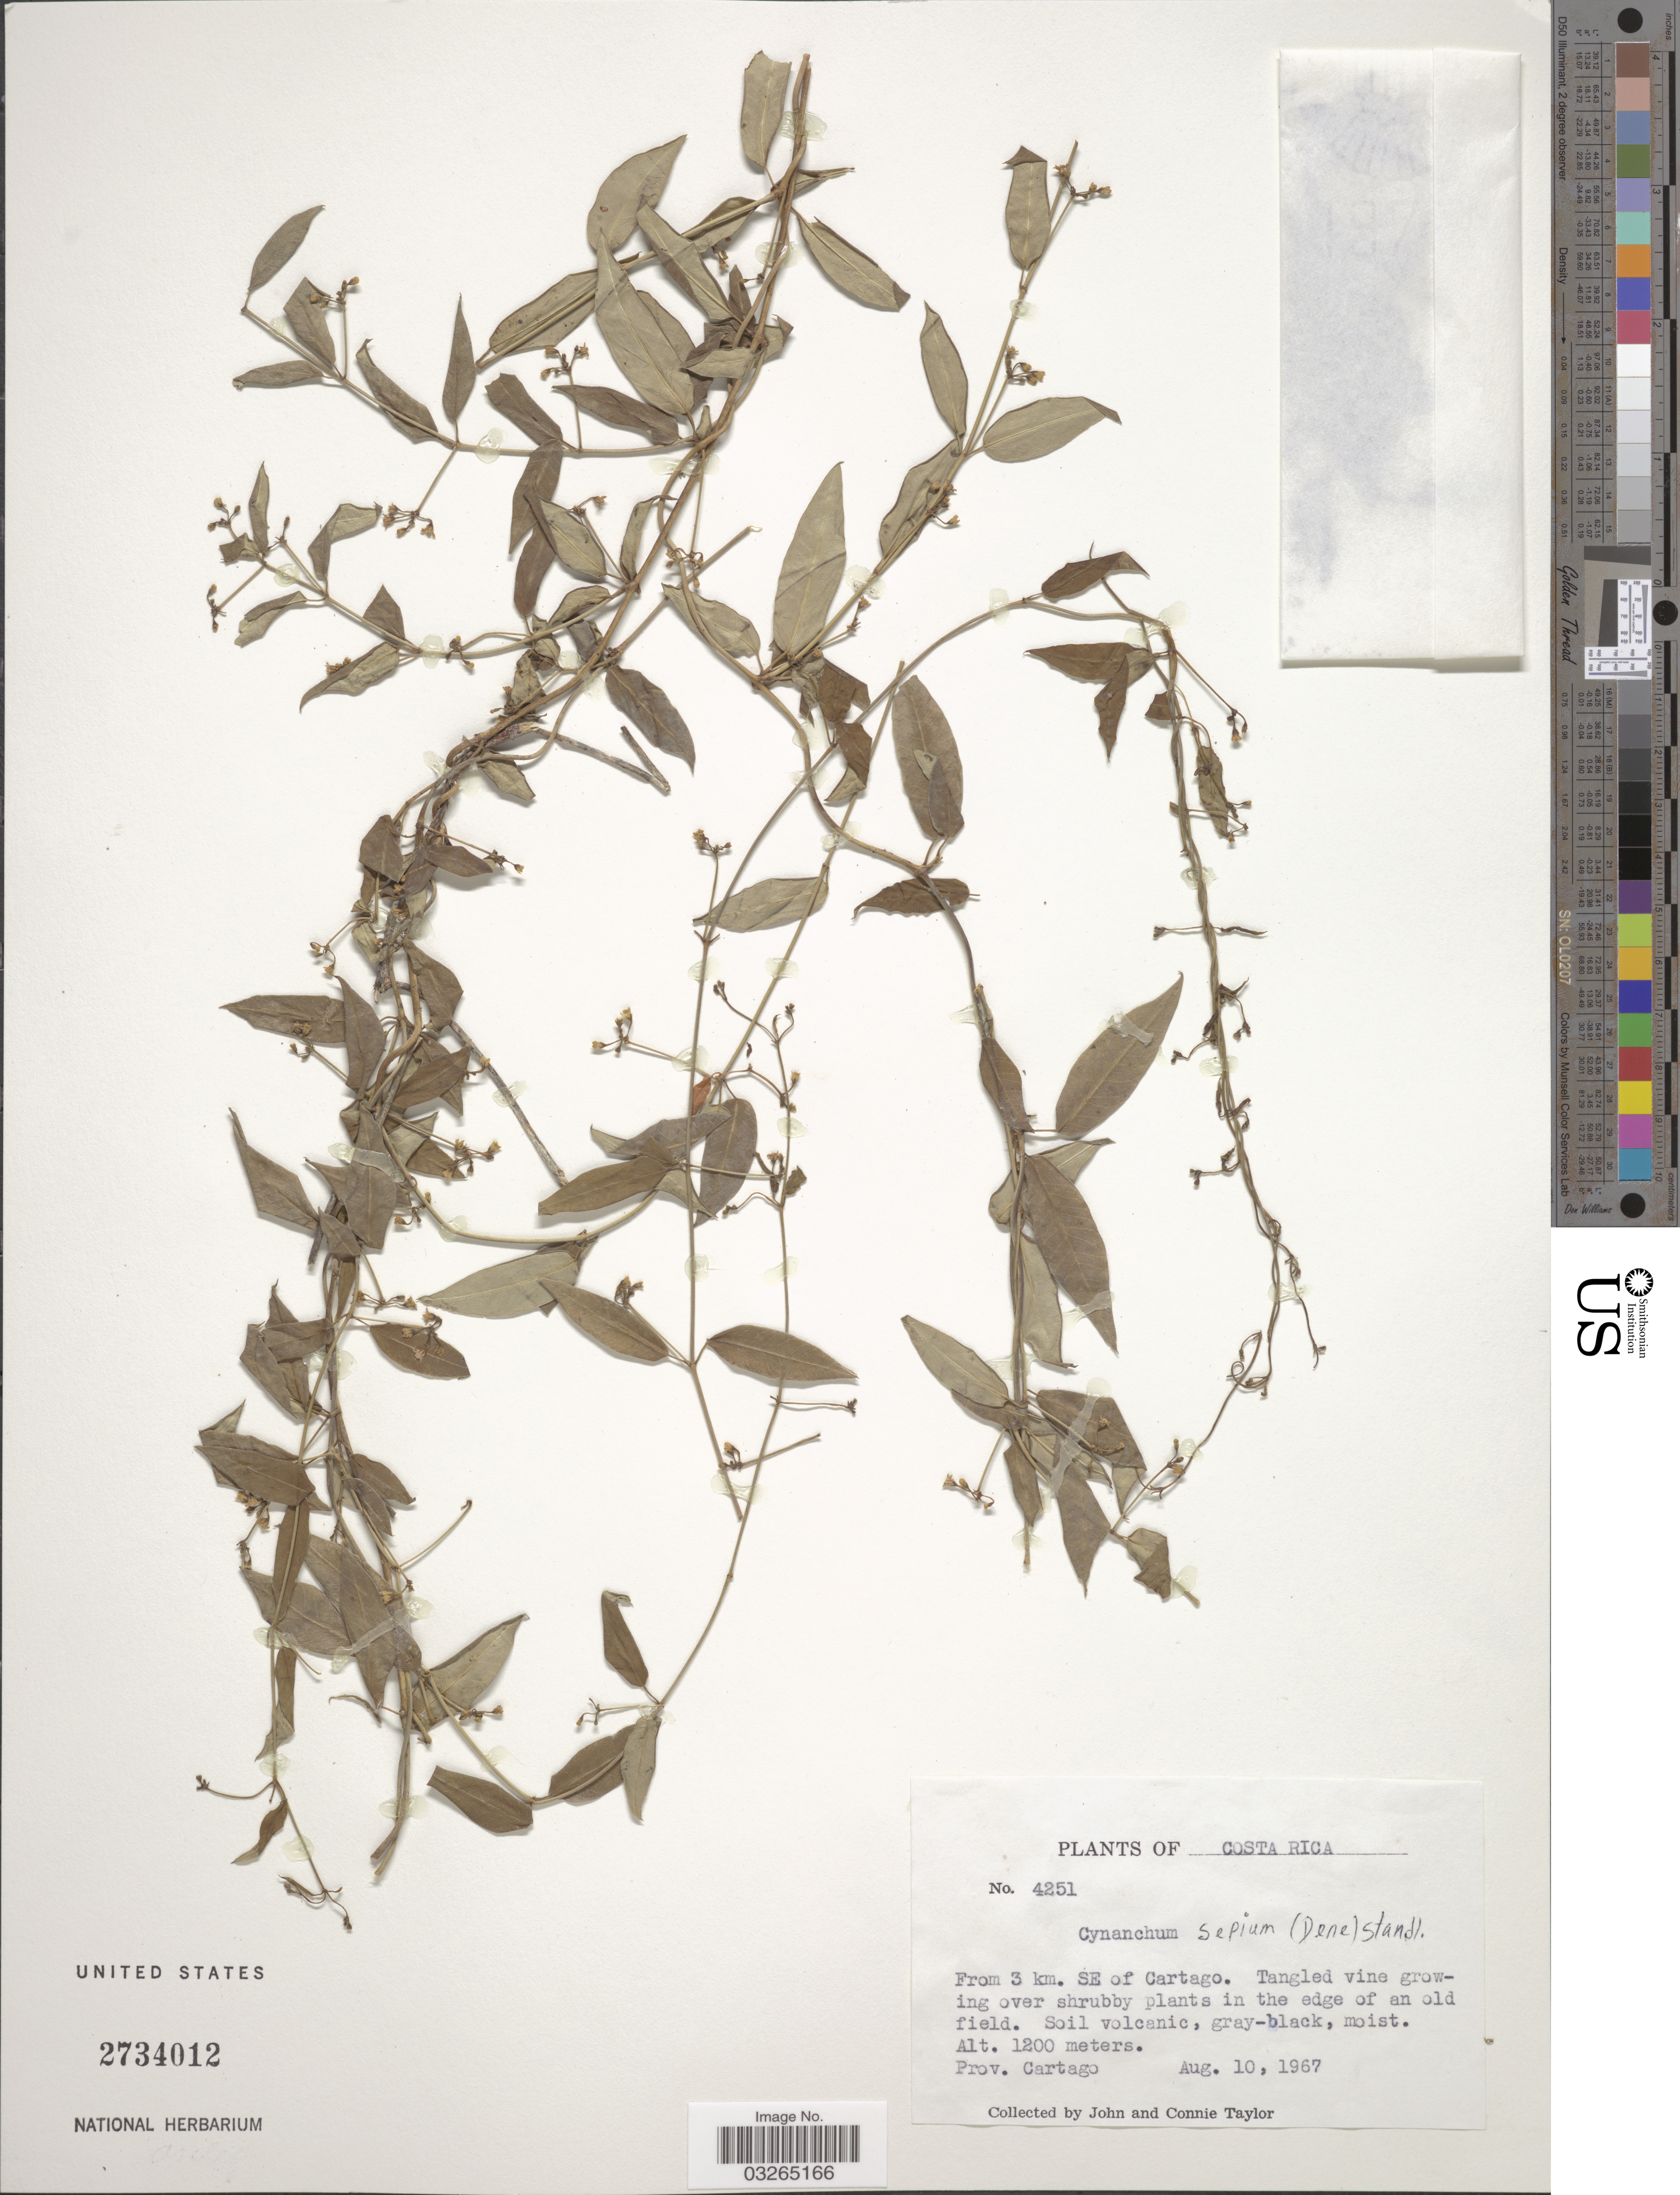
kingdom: Plantae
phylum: Tracheophyta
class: Magnoliopsida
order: Gentianales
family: Apocynaceae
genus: Vincetoxicum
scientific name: Vincetoxicum sepium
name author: Decne.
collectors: J. Taylor & C. Taylor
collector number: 4251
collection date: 1967-08-10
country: Costa Rica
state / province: Cartago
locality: From 3 km. SE of Cartago.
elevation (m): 1200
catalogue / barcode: US 2734012